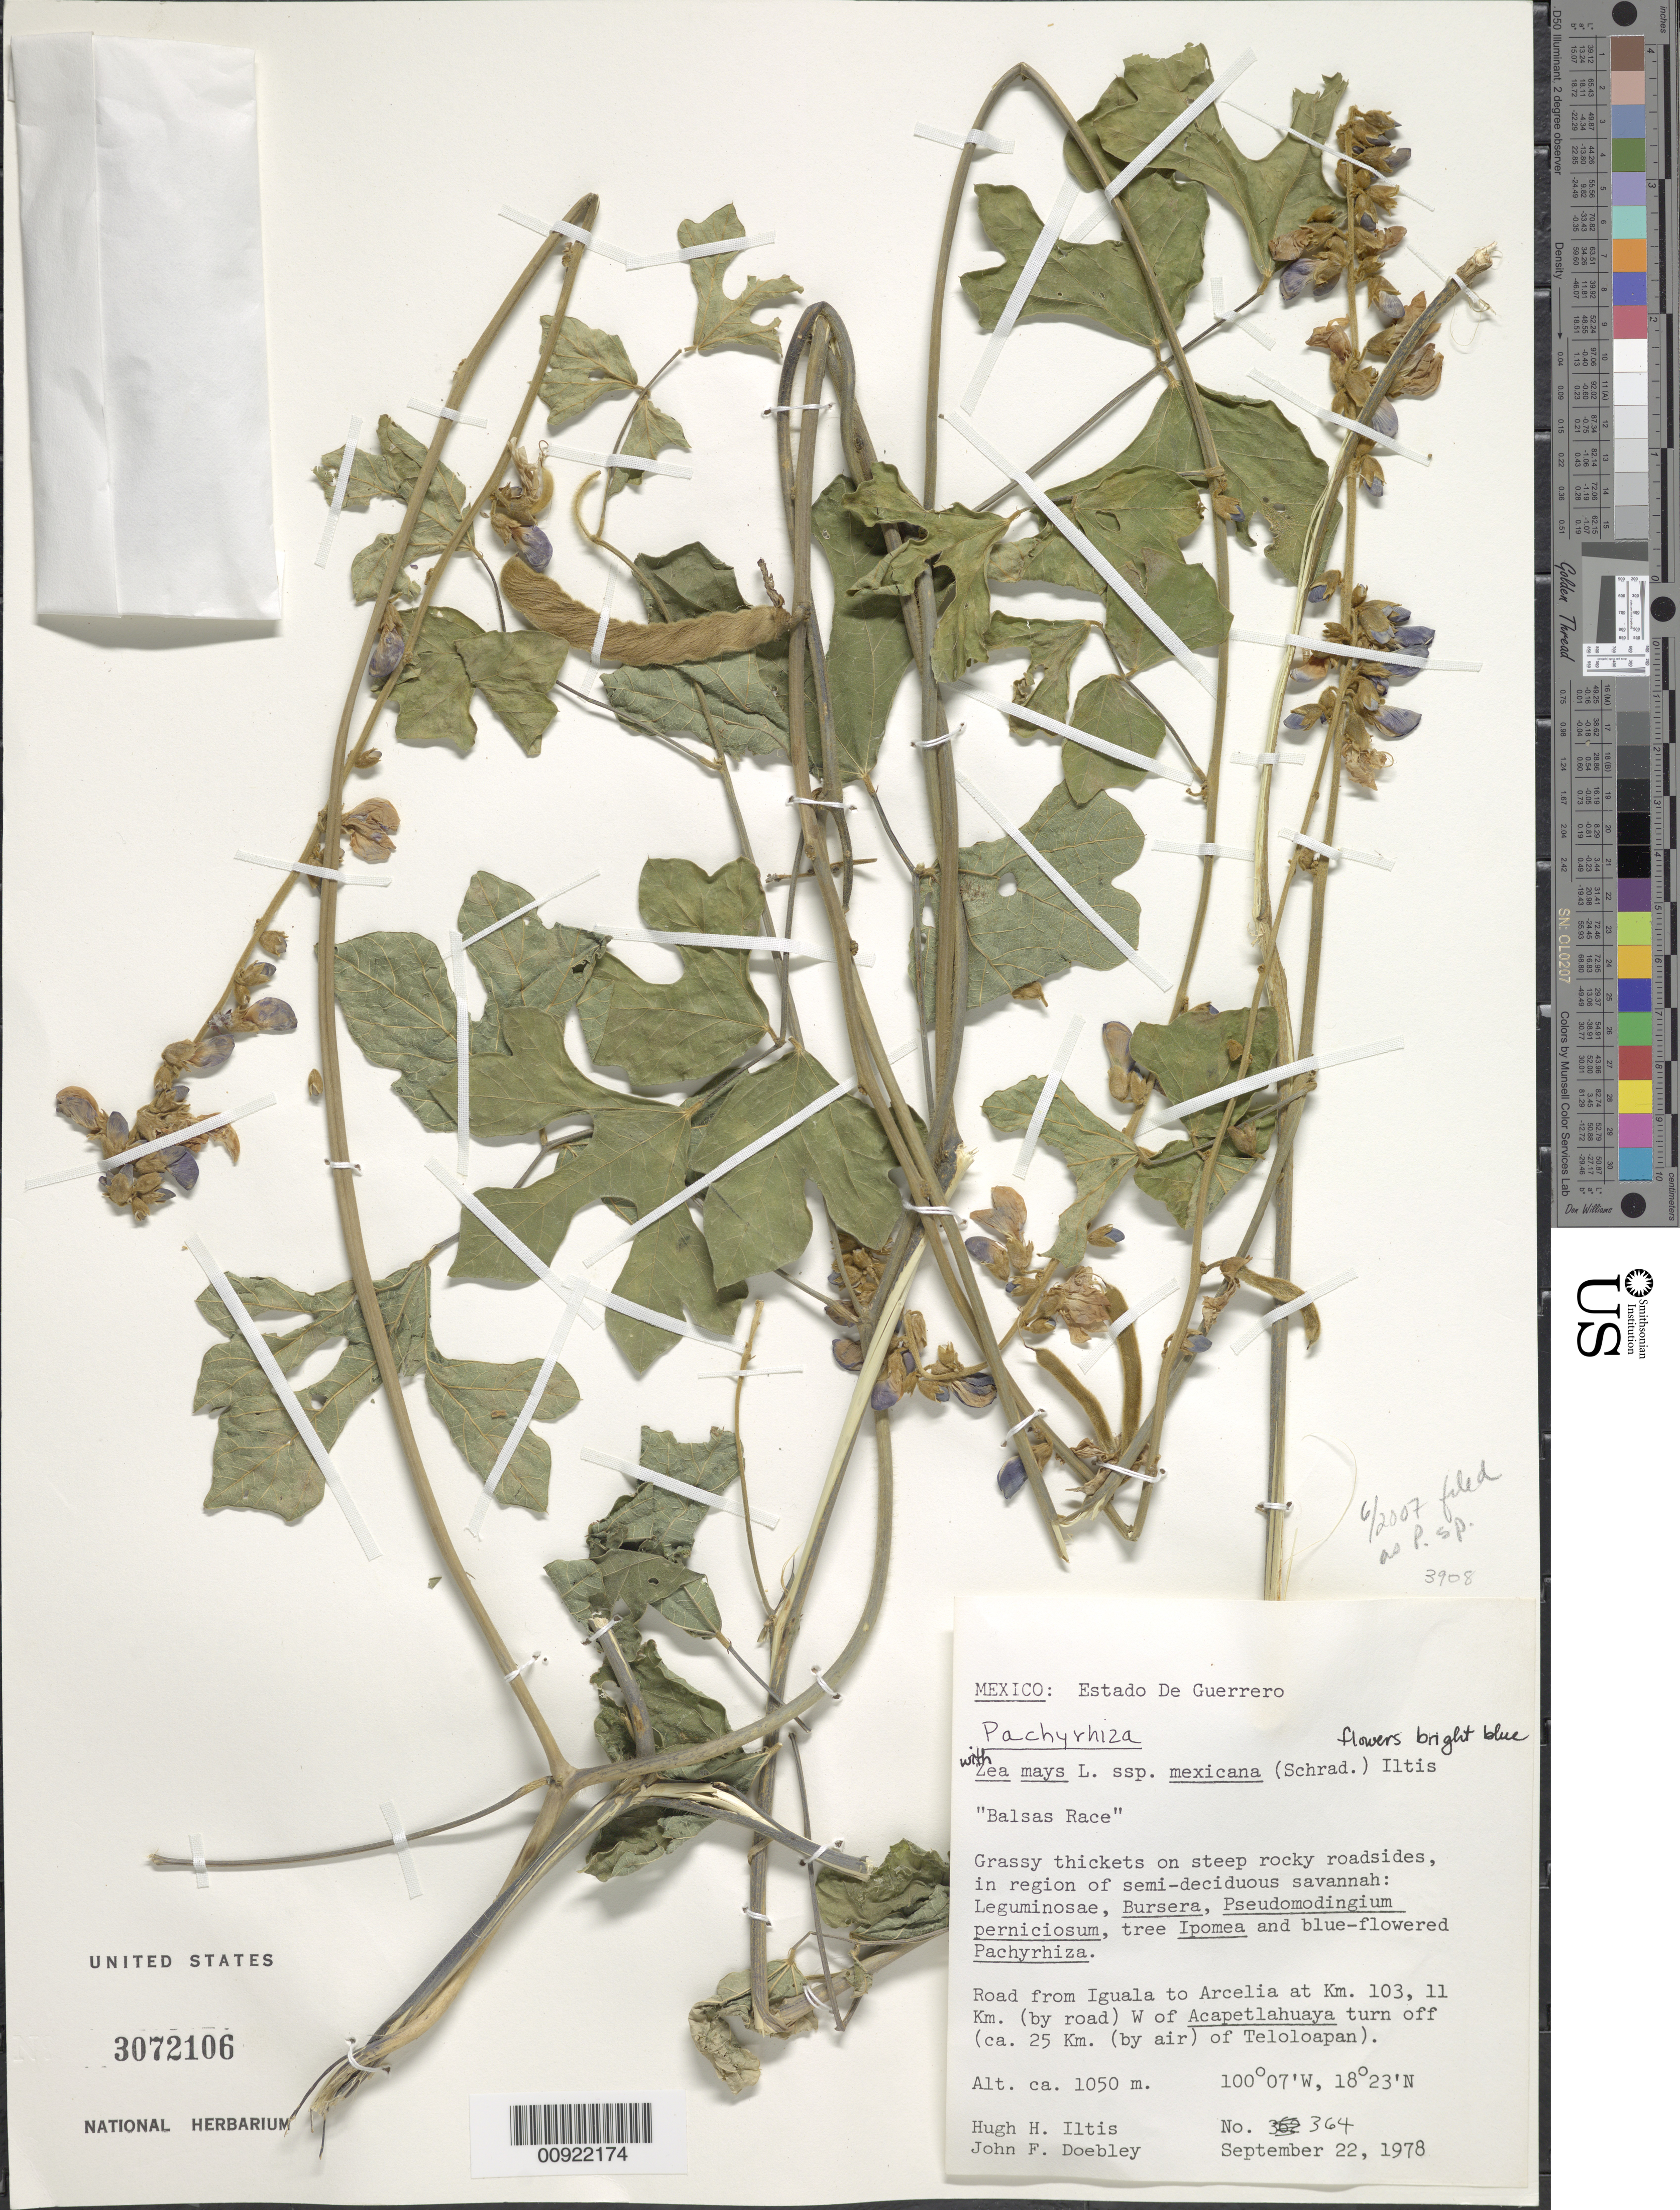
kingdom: Plantae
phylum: Tracheophyta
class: Magnoliopsida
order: Fabales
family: Fabaceae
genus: Pachyrhizus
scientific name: Pachyrhizus sp.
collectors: H. H. Iltis & J. F. Doebley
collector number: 364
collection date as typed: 22 Sep 1978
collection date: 1978-09-22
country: Mexico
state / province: Guerrero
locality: Road from Iguala to Arcelia at km. 103, 11 km. (by road) W of Acapetlahuaya turn off (ca. 25 km (by air) of Teloloapan).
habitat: Grassy thickets on steep rocky roadsides, in region of semi-deciduous savannah: Leguminosae, Bursera, Pseudomodingium perniciosum, tree Ipomea and blue-flowered Pachyrhiza.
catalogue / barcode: US 3072106